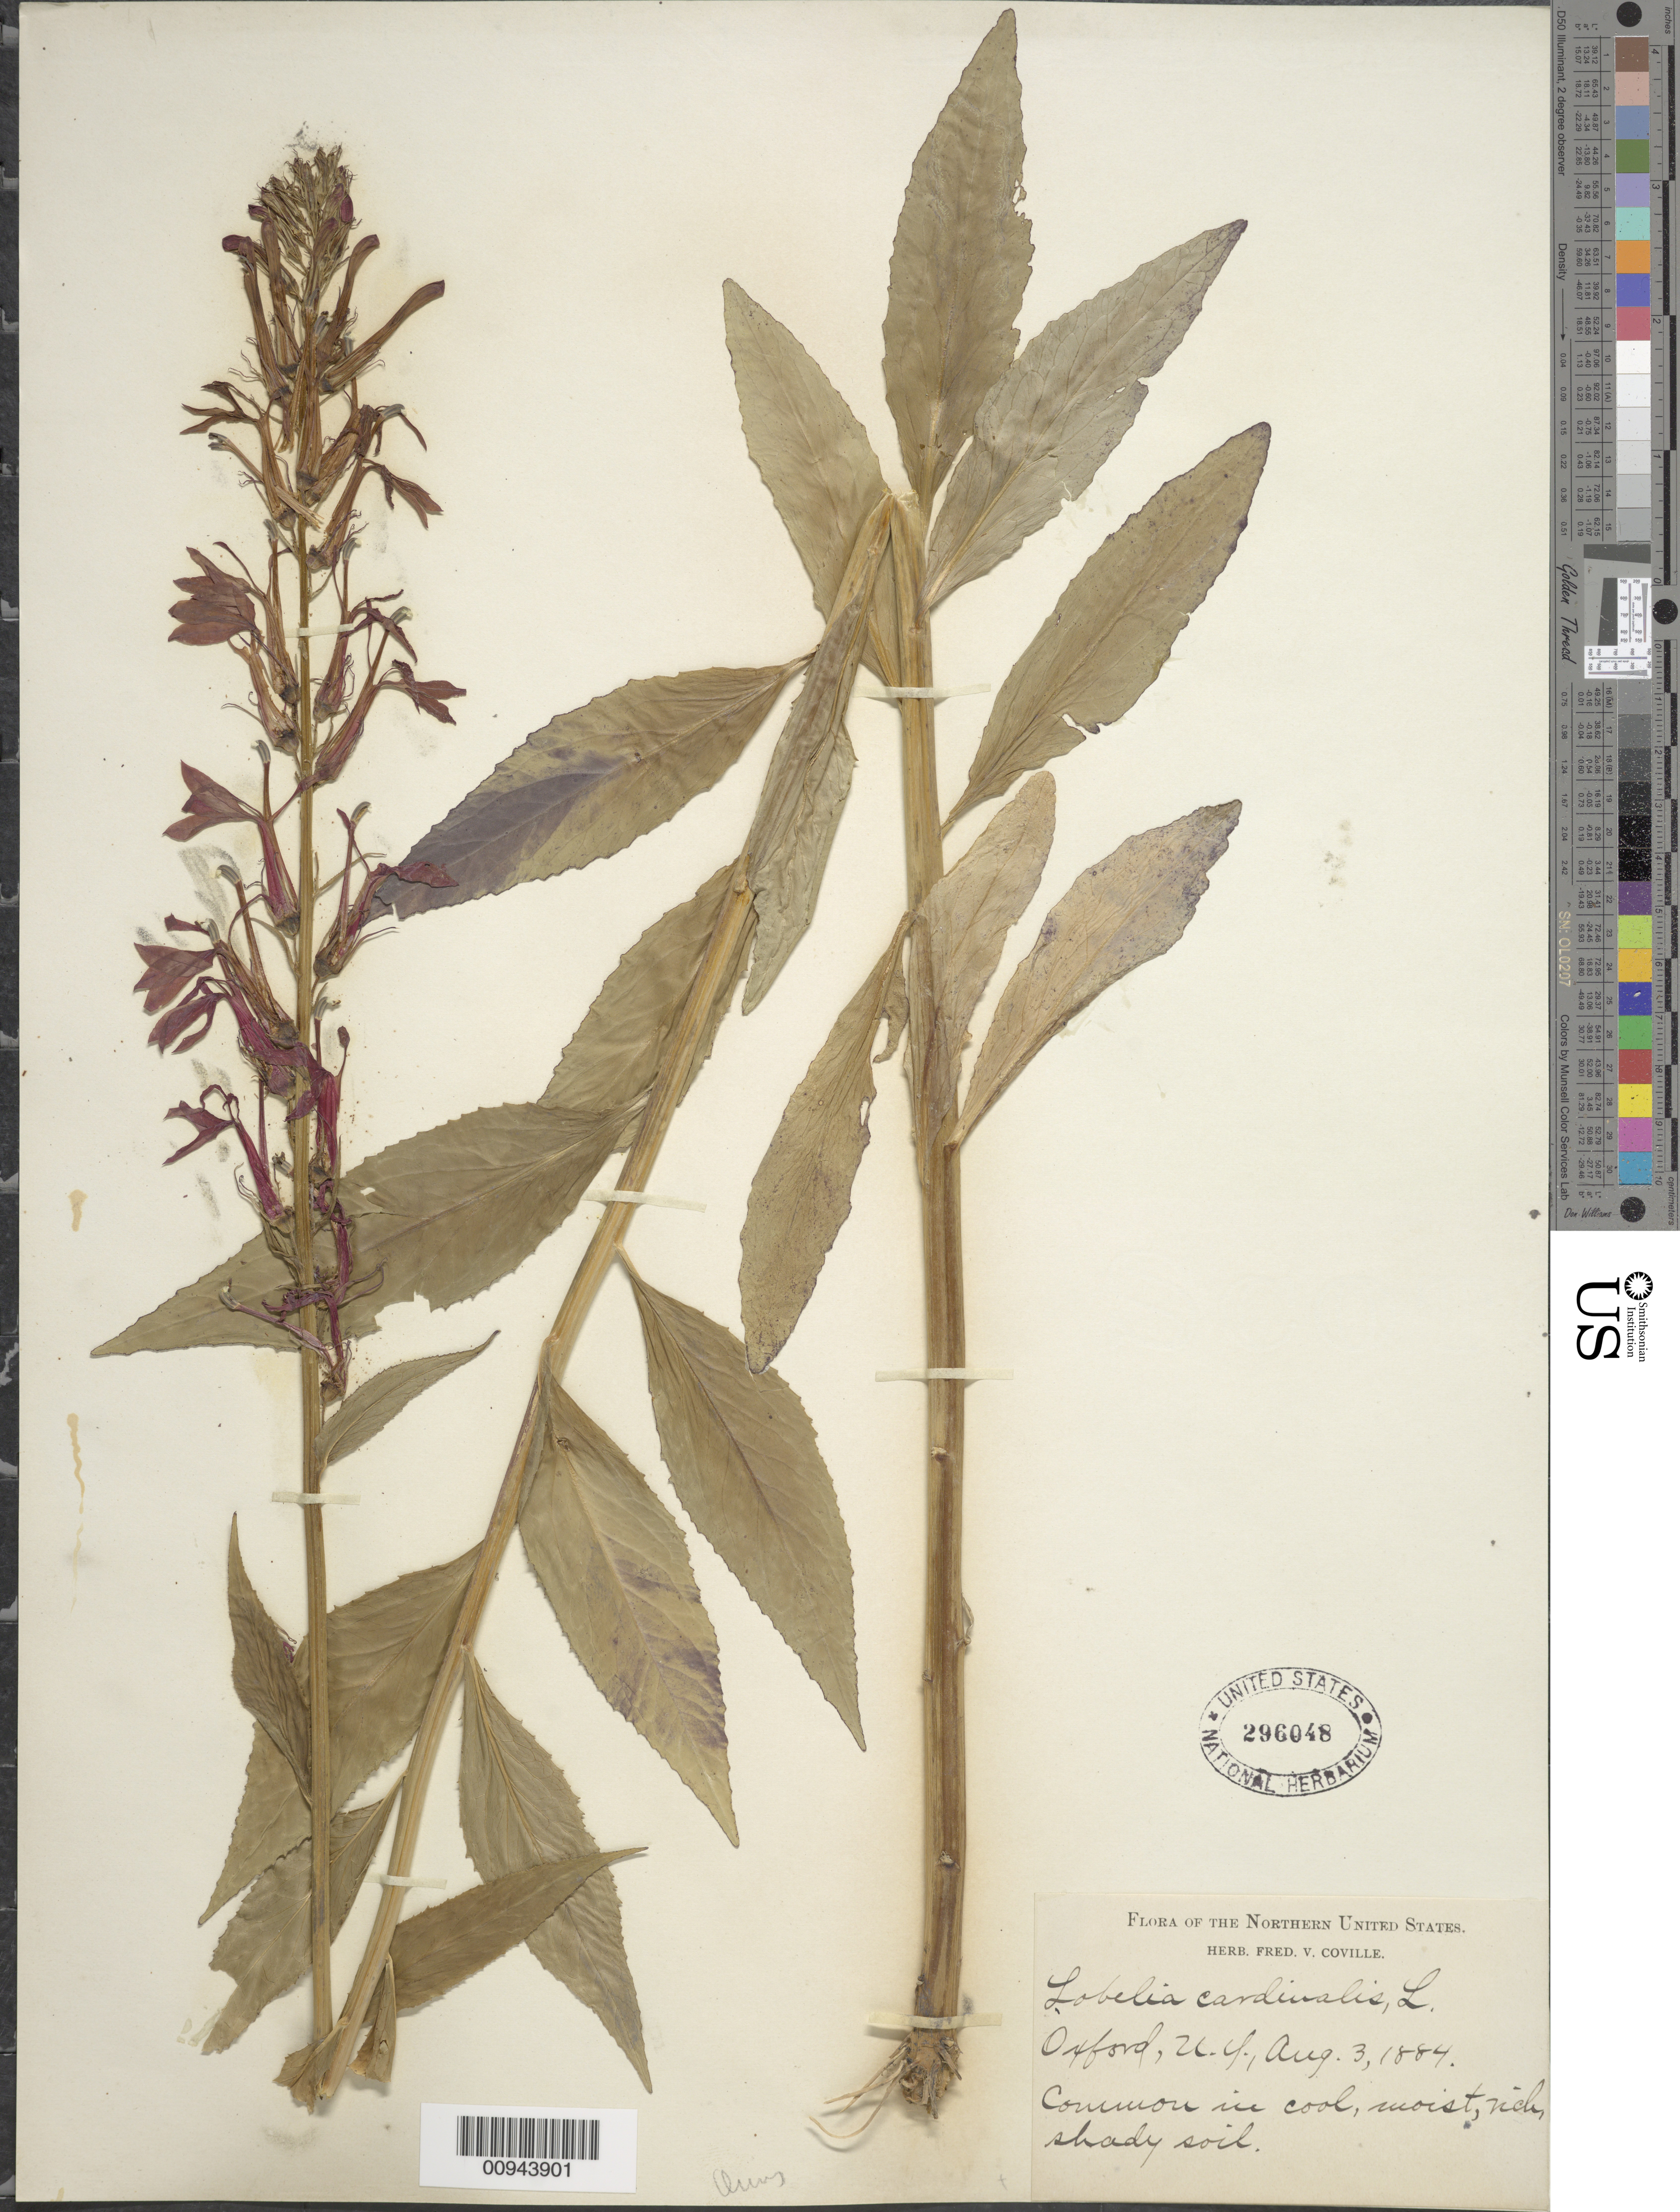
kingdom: Plantae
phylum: Tracheophyta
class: Magnoliopsida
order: Asterales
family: Campanulaceae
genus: Lobelia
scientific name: Lobelia cardinalis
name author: L.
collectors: F. V. Coville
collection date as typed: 03 Aug 1884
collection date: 1884-08-03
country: United States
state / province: New York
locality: Oxford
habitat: common in cool moist rich shady soil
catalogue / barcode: US 296048